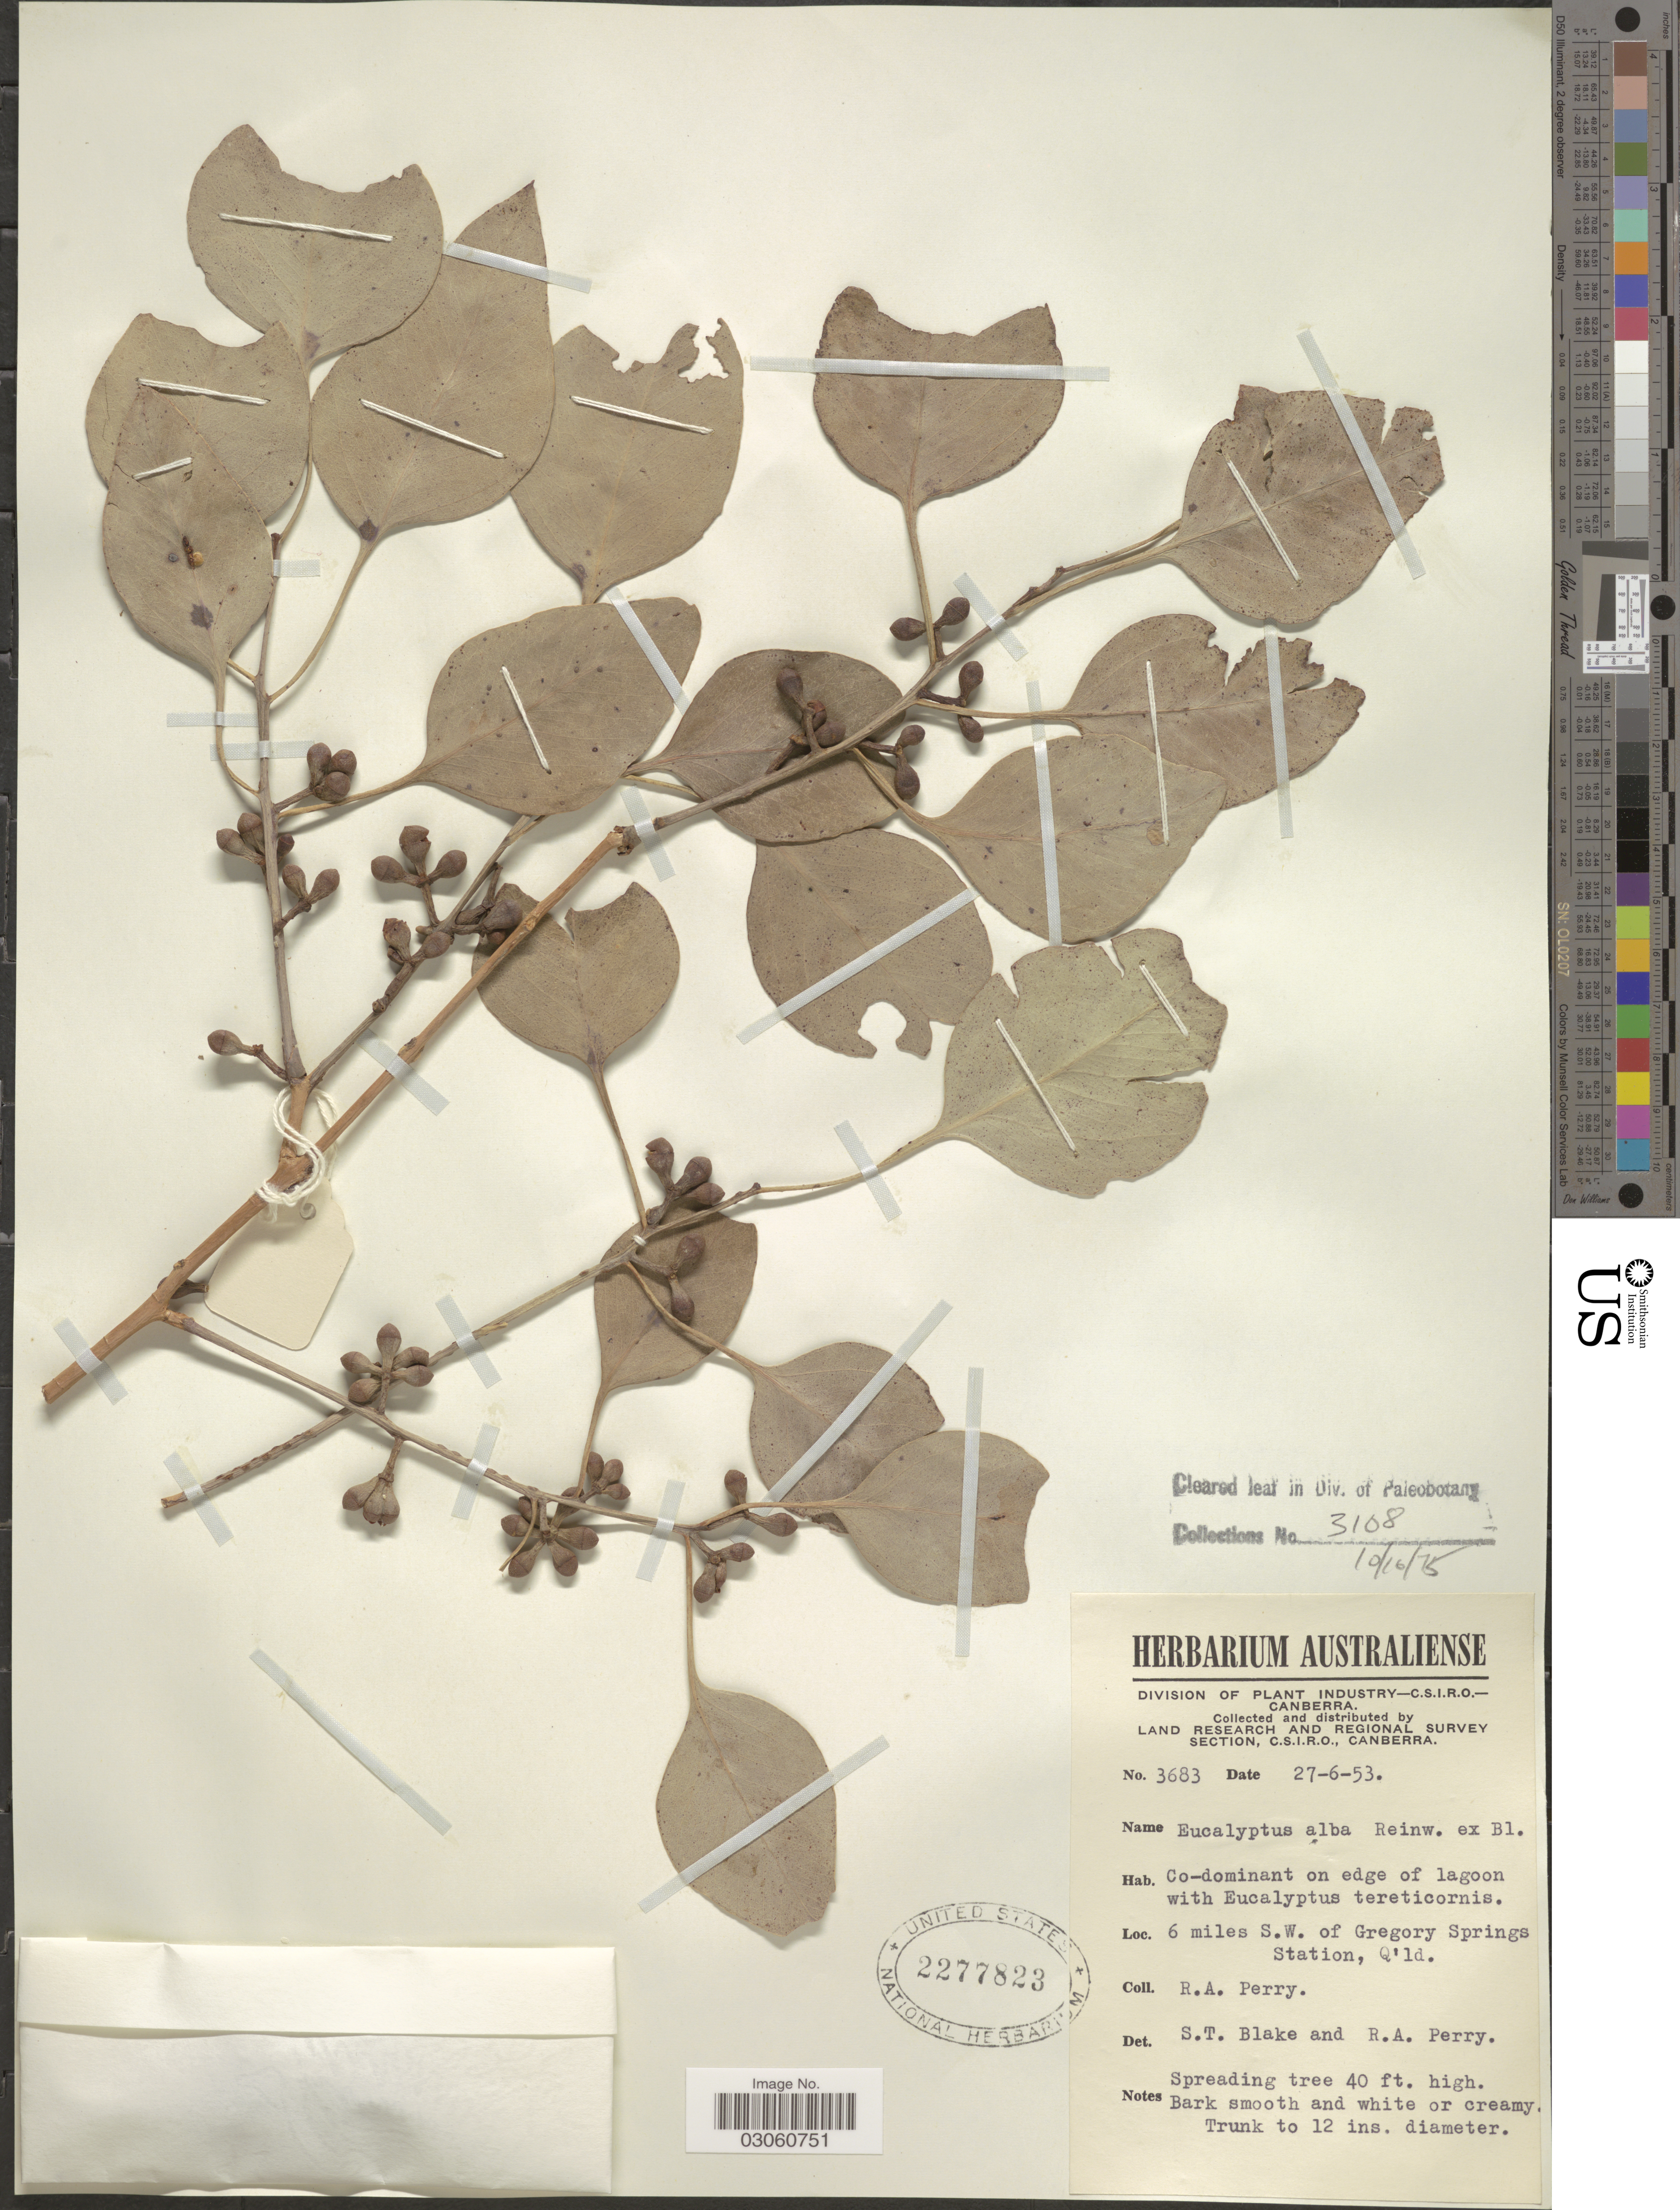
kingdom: Plantae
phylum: Tracheophyta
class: Magnoliopsida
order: Myrtales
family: Myrtaceae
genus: Eucalyptus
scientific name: Eucalyptus alba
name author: Reinw.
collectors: Perry, R. A.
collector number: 3683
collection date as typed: Transcribed d/m/y: 27/6/53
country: Australia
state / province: Queensland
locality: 6 miles S.W. of Gregory Springs Station, Q'ld.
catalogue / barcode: US 2277823